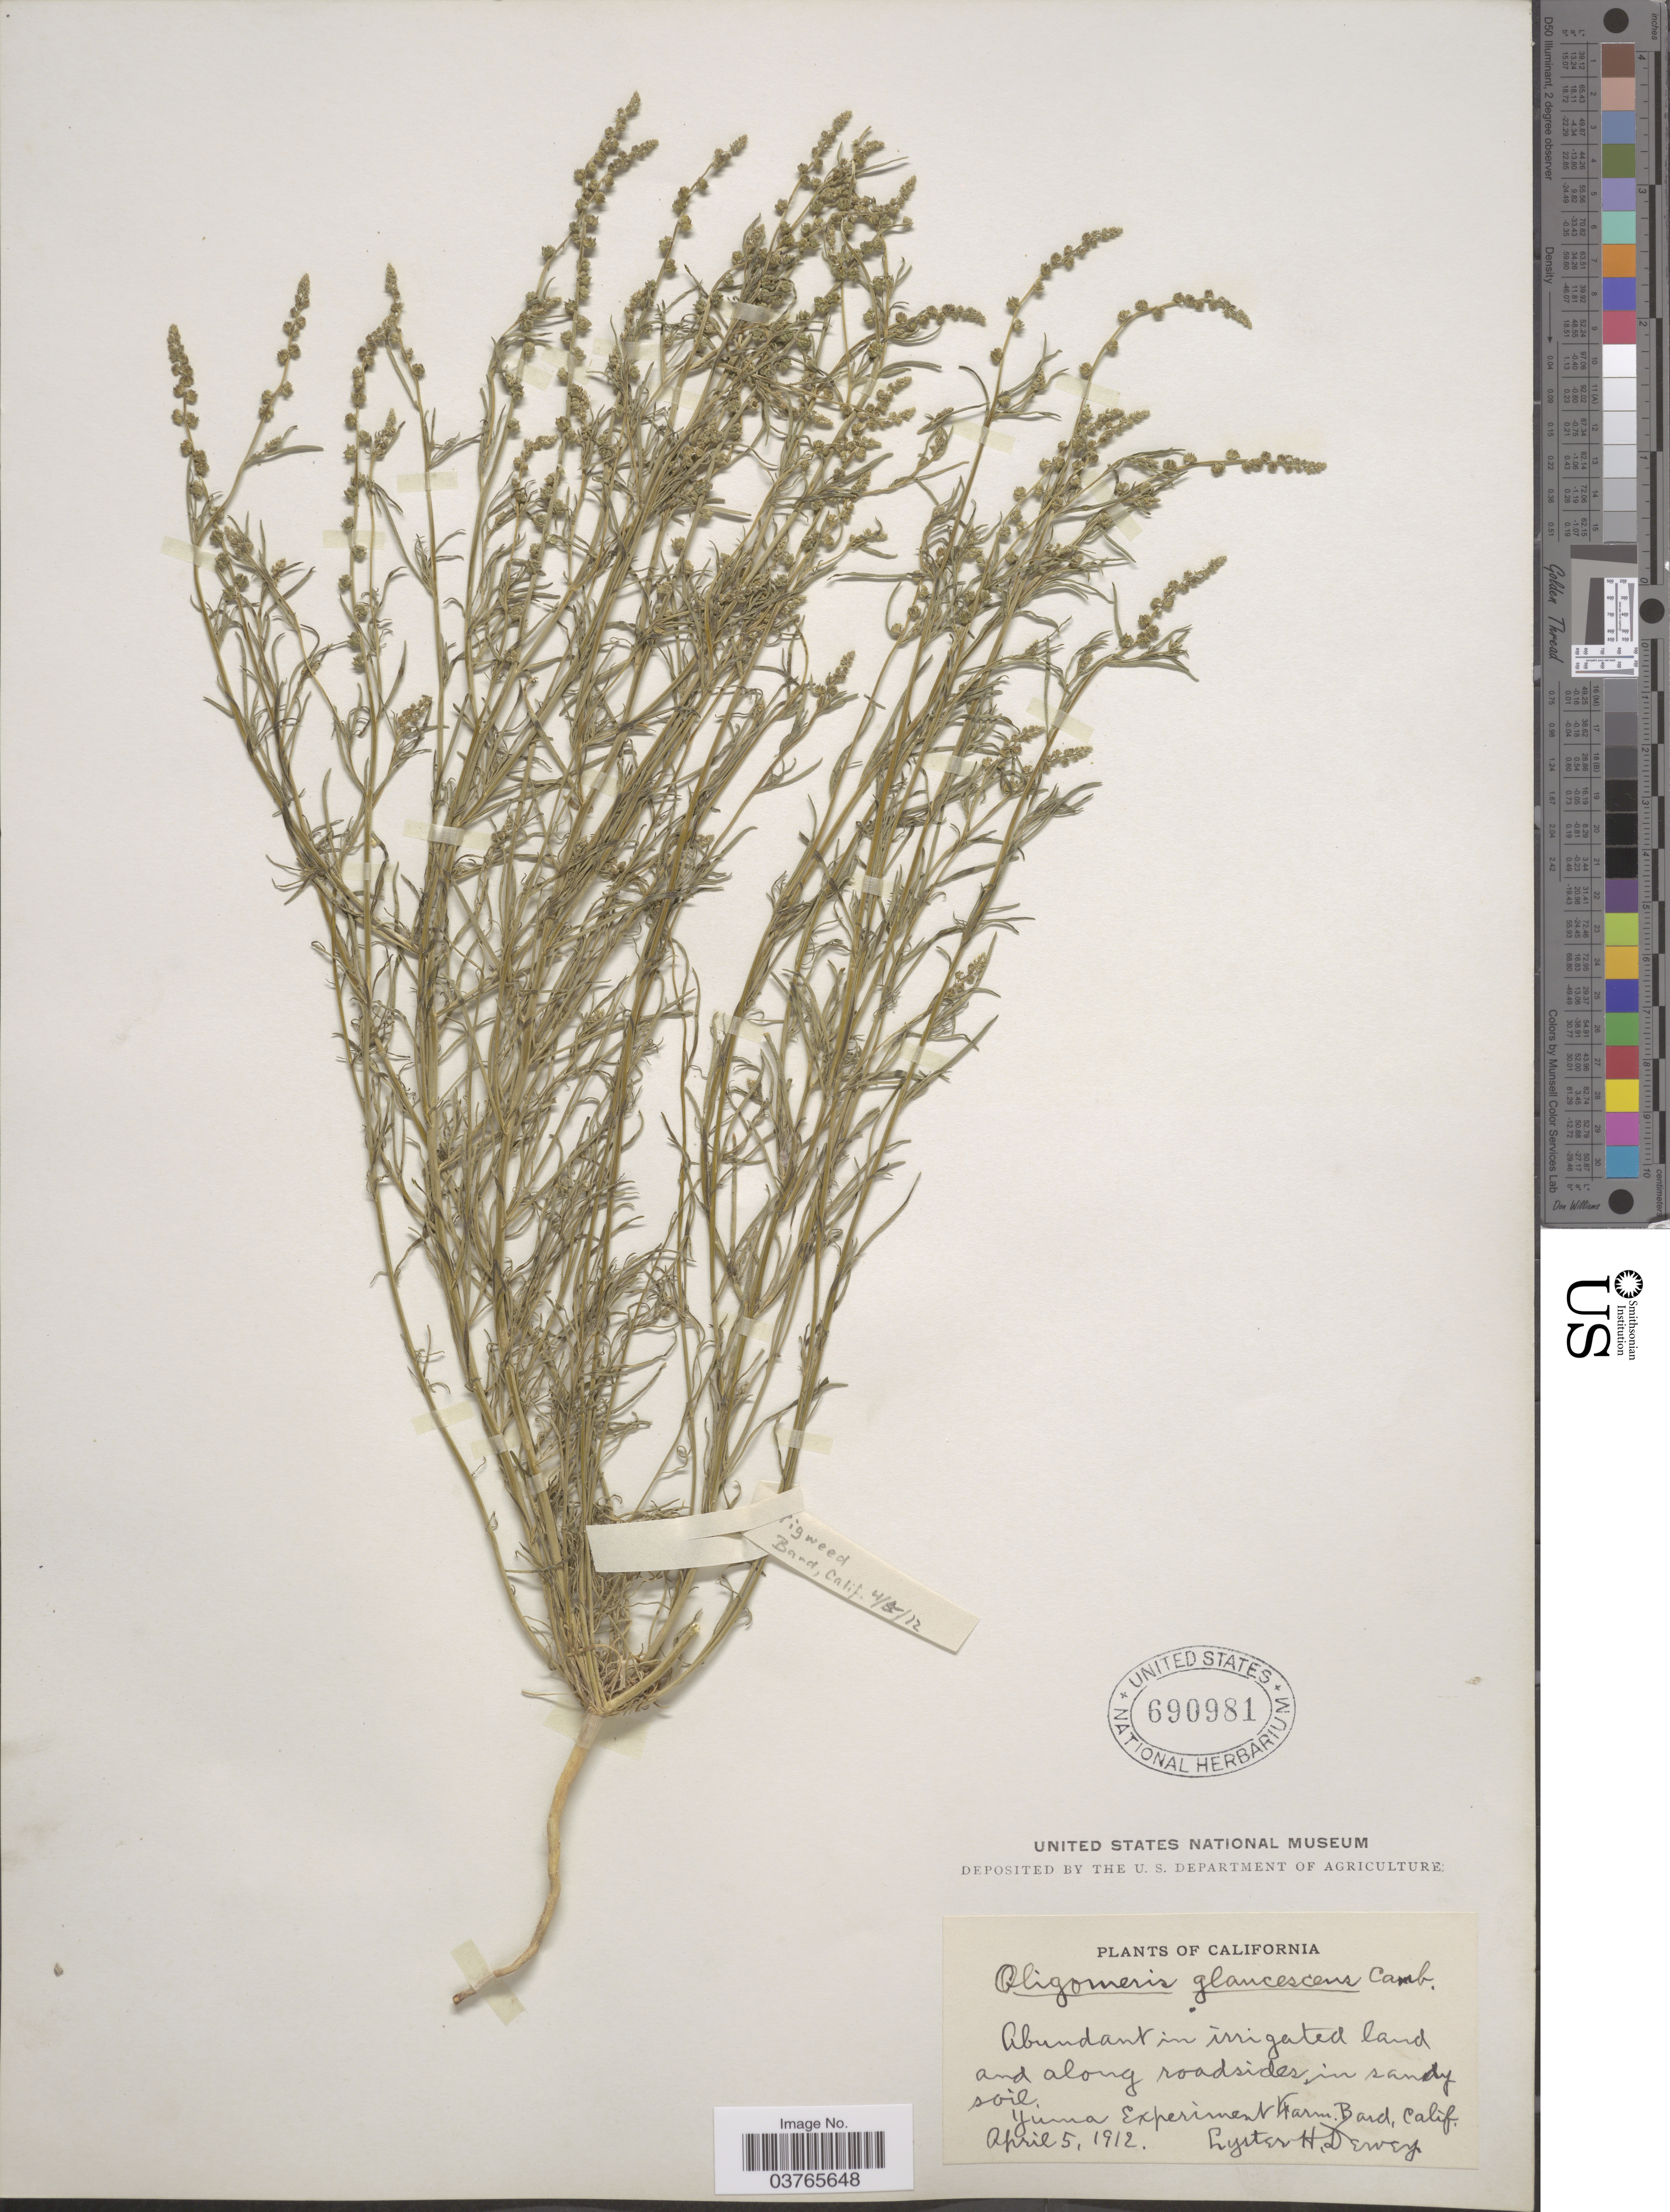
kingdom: Plantae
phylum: Tracheophyta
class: Magnoliopsida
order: Brassicales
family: Resedaceae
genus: Oligomeris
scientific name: Oligomeris subulata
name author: Webb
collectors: L. H. Dewey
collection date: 1912-04-05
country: United States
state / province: California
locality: Yúma Experiment Farm. Bard.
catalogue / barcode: US 690981